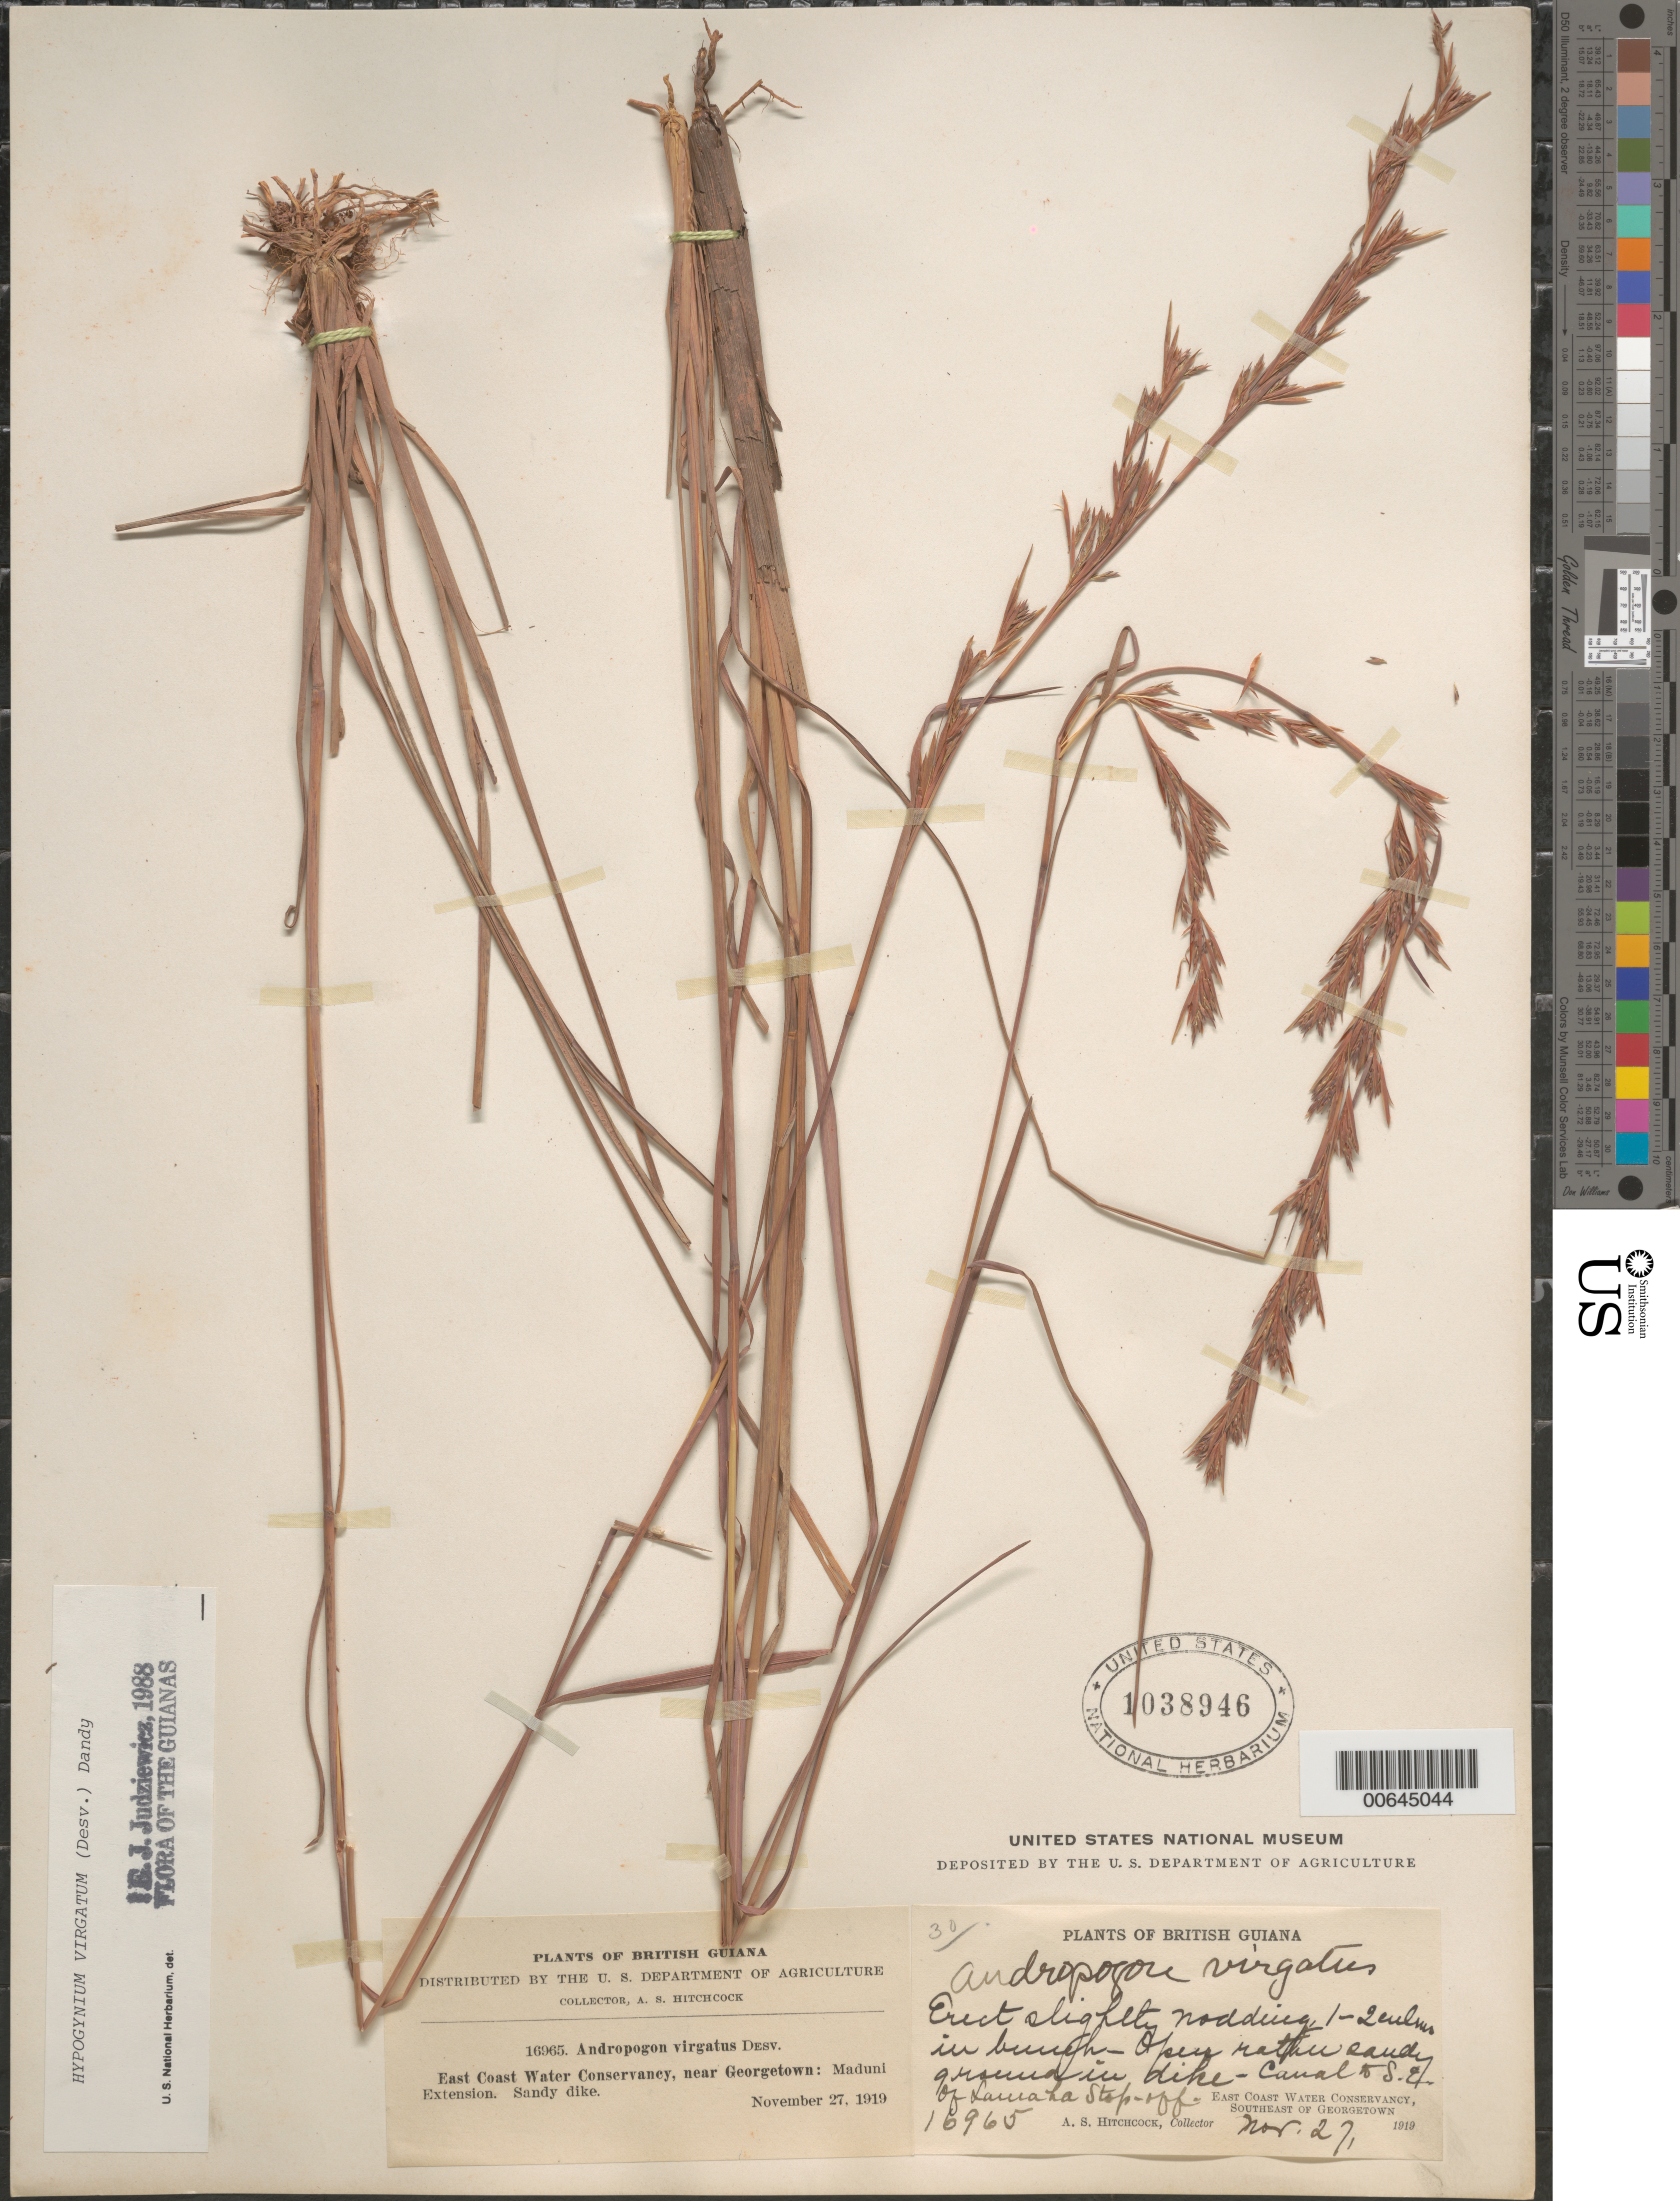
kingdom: Plantae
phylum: Tracheophyta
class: Liliopsida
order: Poales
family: Poaceae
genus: Andropogon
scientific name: Andropogon virgatus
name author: Desv. ex Ham.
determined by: Judziewicz, E. J.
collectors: A. S. Hitchcock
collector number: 16965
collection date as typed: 27-Nov-19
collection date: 1919-11-27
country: Guyana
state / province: Demerara-Mahaica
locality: Georgetown, SE of, East Coast Water Conservancy; canal SE of Lamaha Stop-off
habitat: Open, rather sandy ground in dike-canal S of Lawaka stop-off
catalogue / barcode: US 1038946